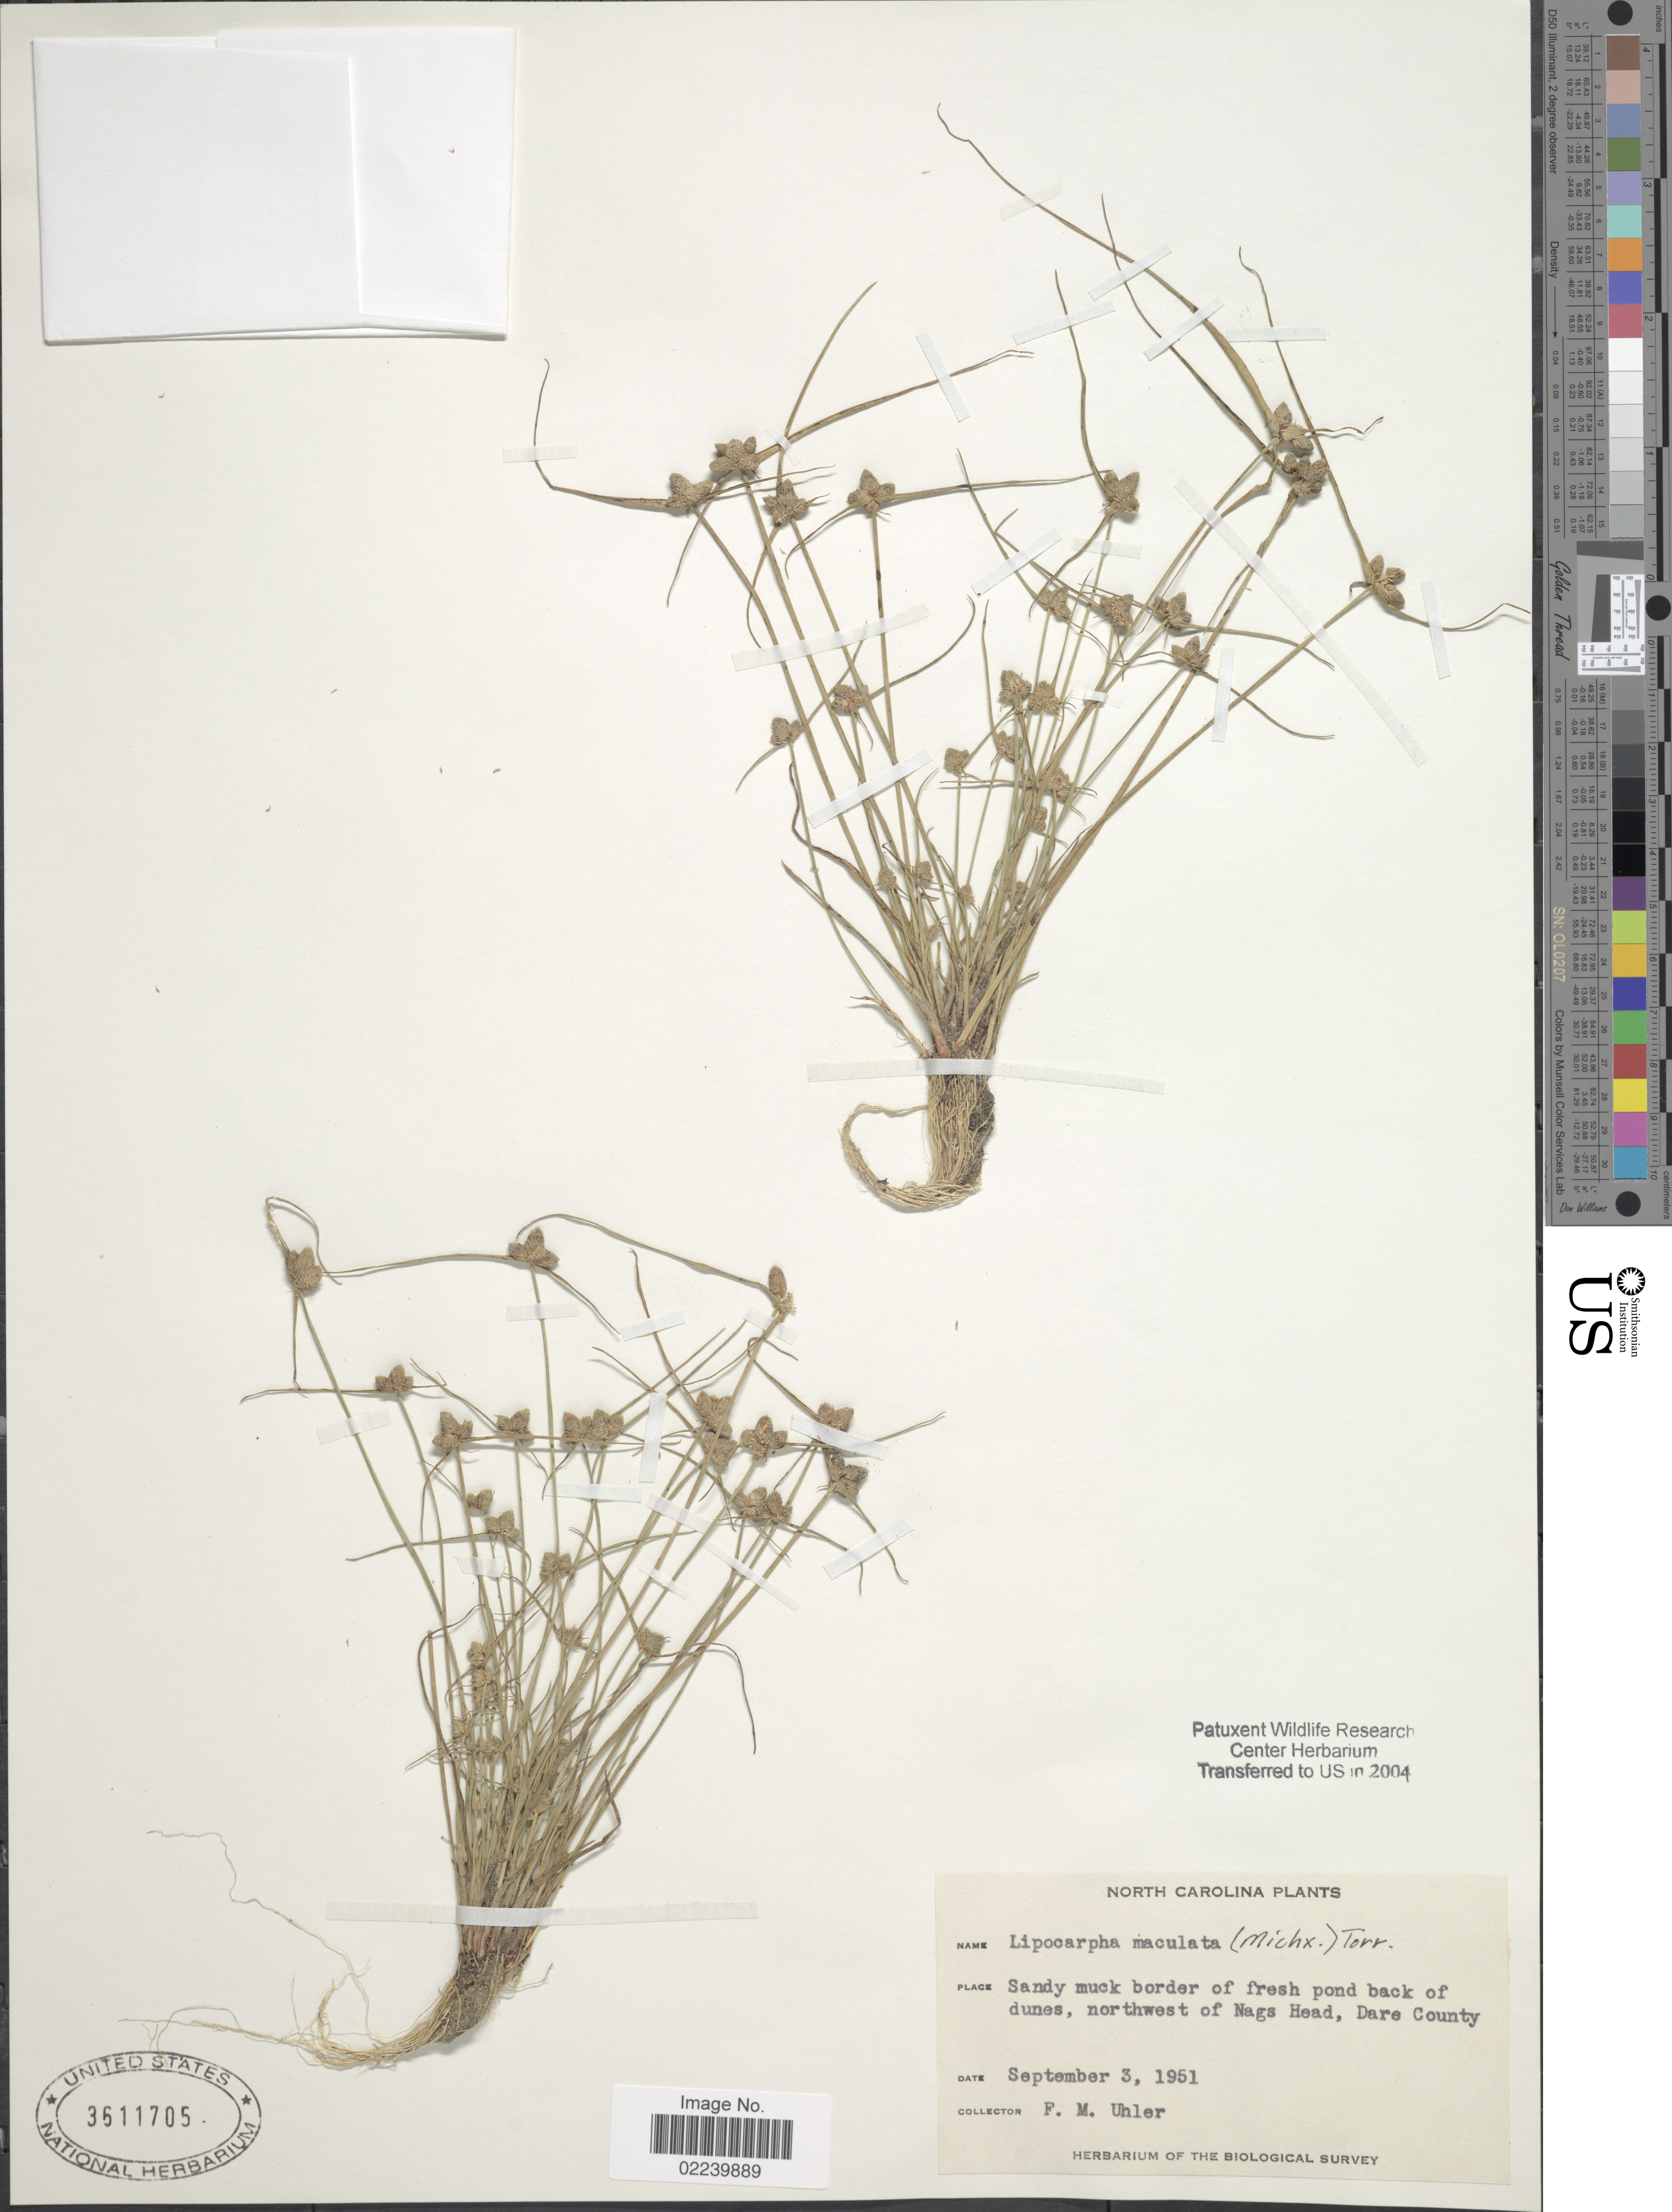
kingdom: Plantae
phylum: Tracheophyta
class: Liliopsida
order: Poales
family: Cyperaceae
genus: Cyperus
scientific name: Cyperus neotropicalis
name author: Alain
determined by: Strong, M. T., (US), Smithsonian Institution - National Museum of Natural History (UNITED STATES)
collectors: F. M. Uhler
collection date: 1951-09-03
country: United States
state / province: North Carolina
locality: Sandy muck border of fresh pond back of dunes, northwest of Nags Head, Dare County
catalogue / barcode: US 3611705